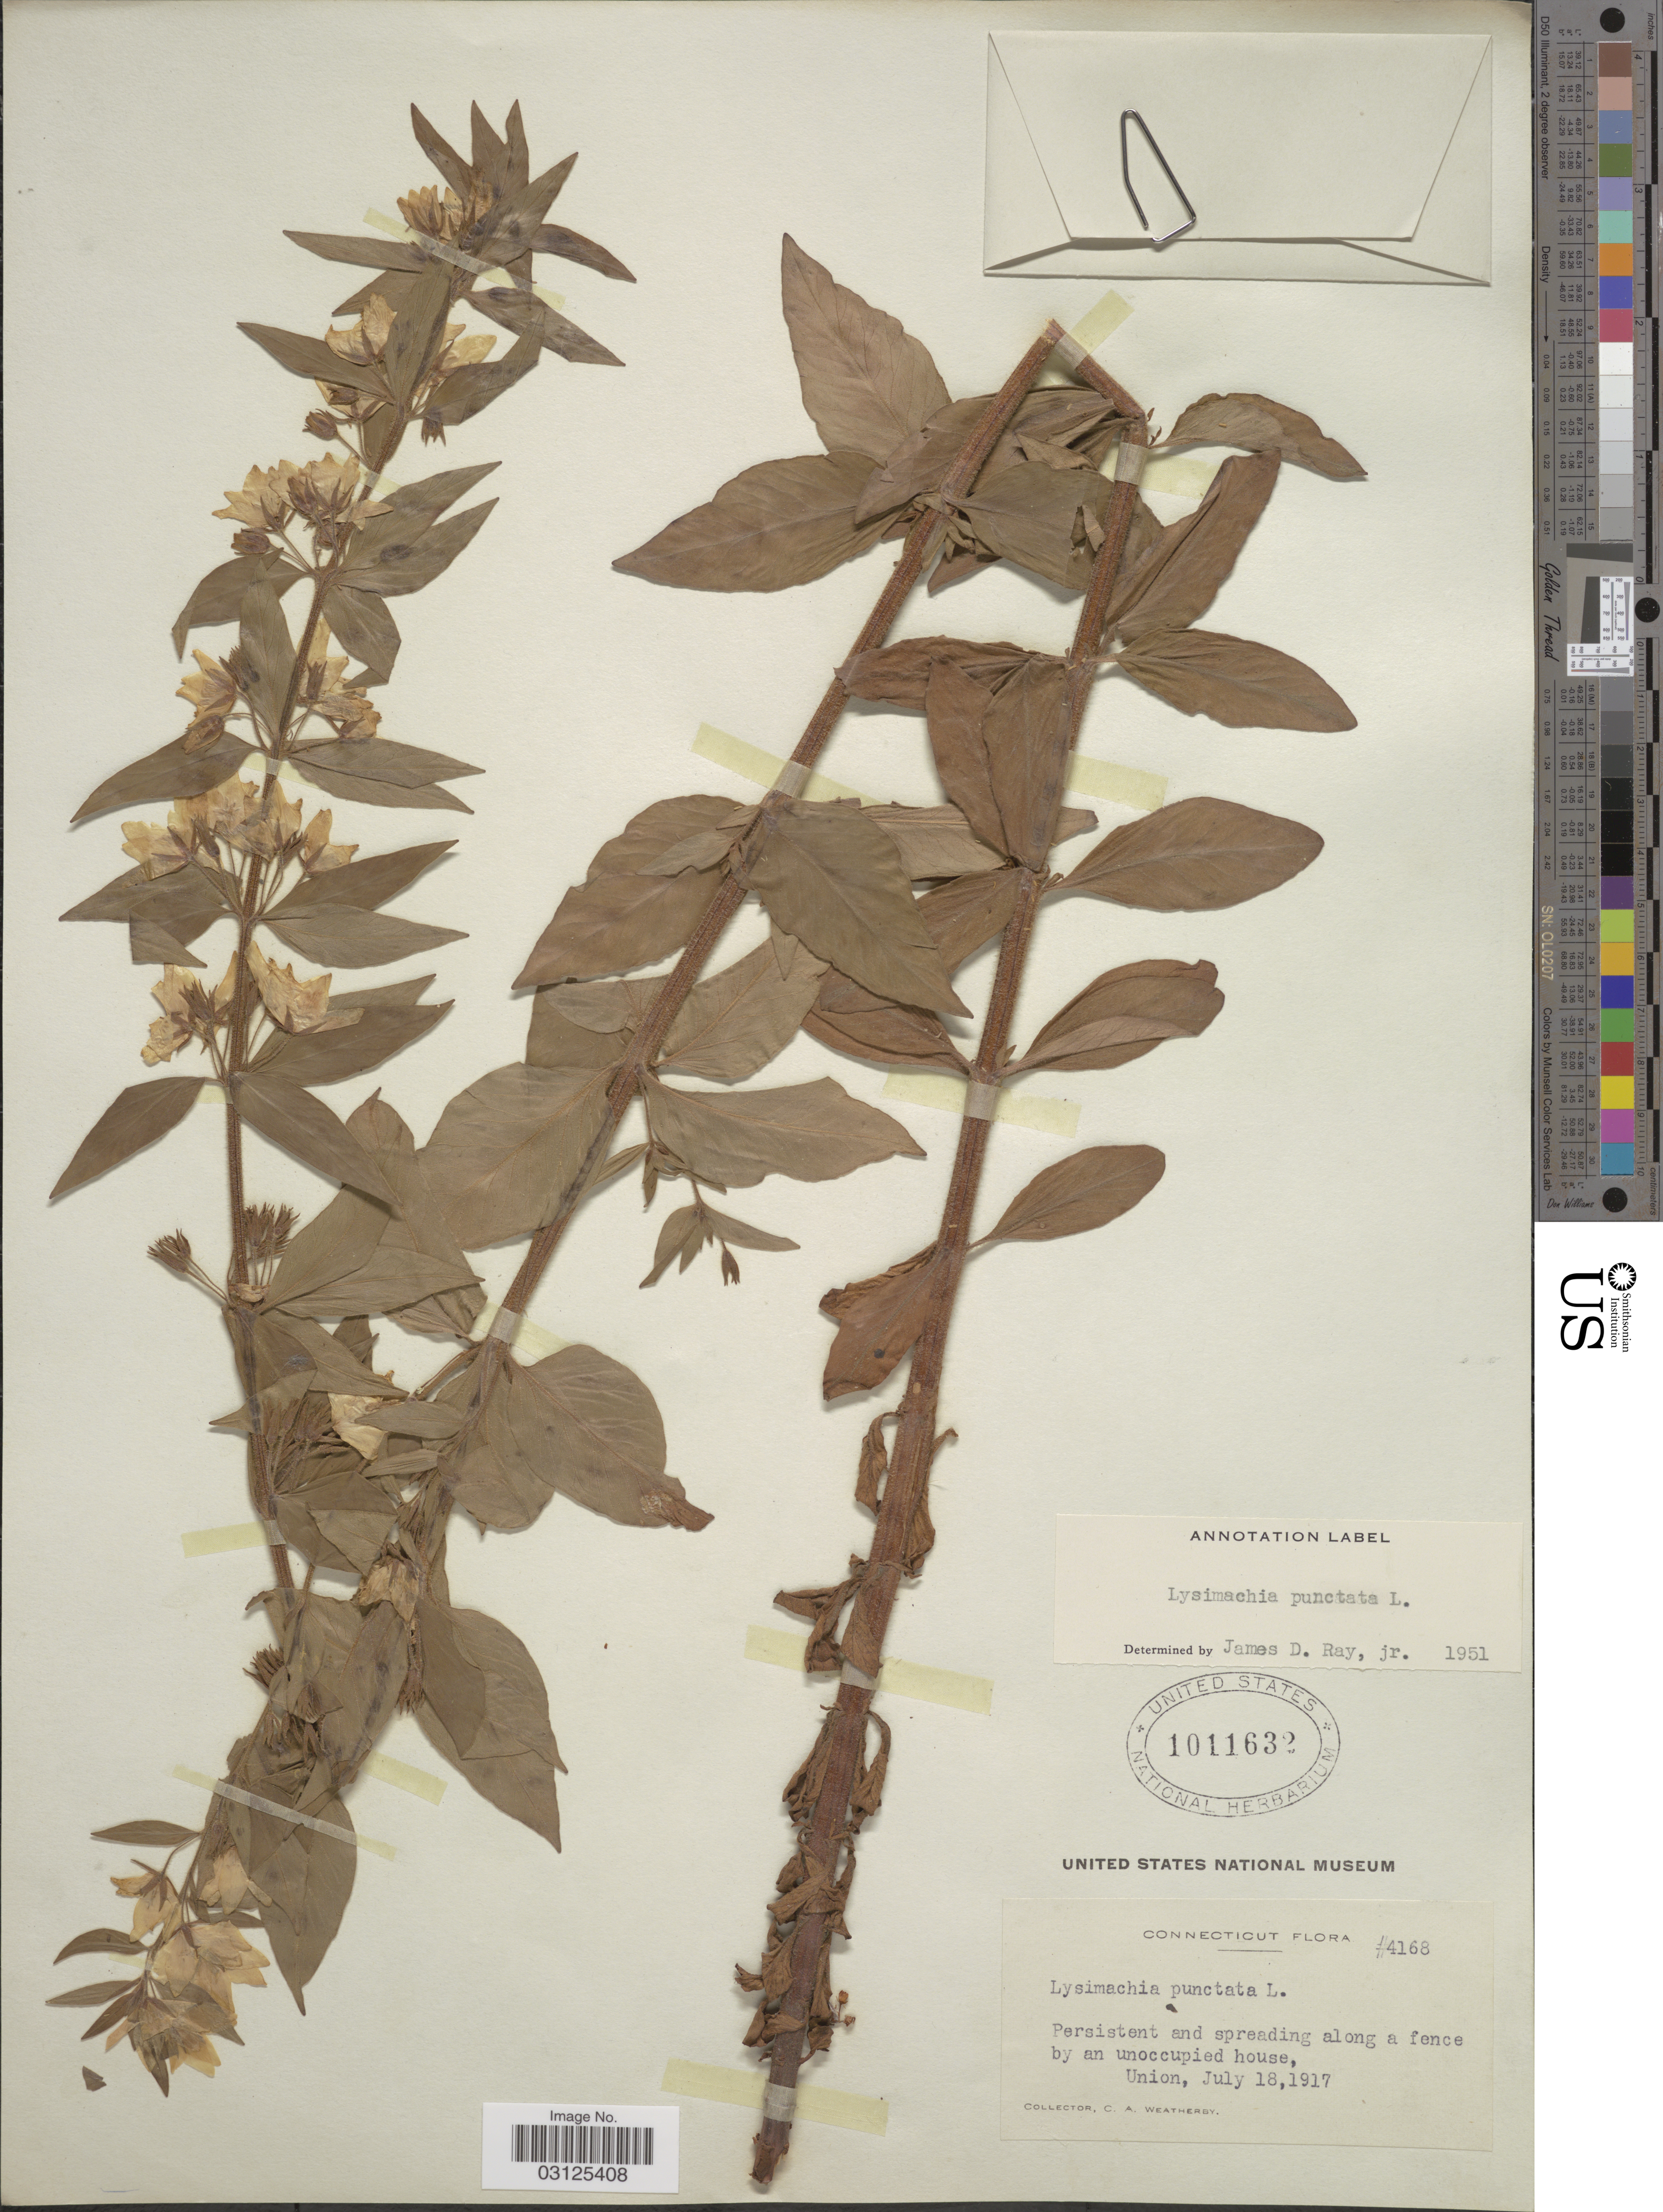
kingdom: Plantae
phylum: Tracheophyta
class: Magnoliopsida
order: Ericales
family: Primulaceae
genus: Lysimachia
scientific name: Lysimachia punctata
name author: L.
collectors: C. A. Weatherby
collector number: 4168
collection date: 1917-07-18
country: United States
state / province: Connecticut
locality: Union.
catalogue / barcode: US 1011632